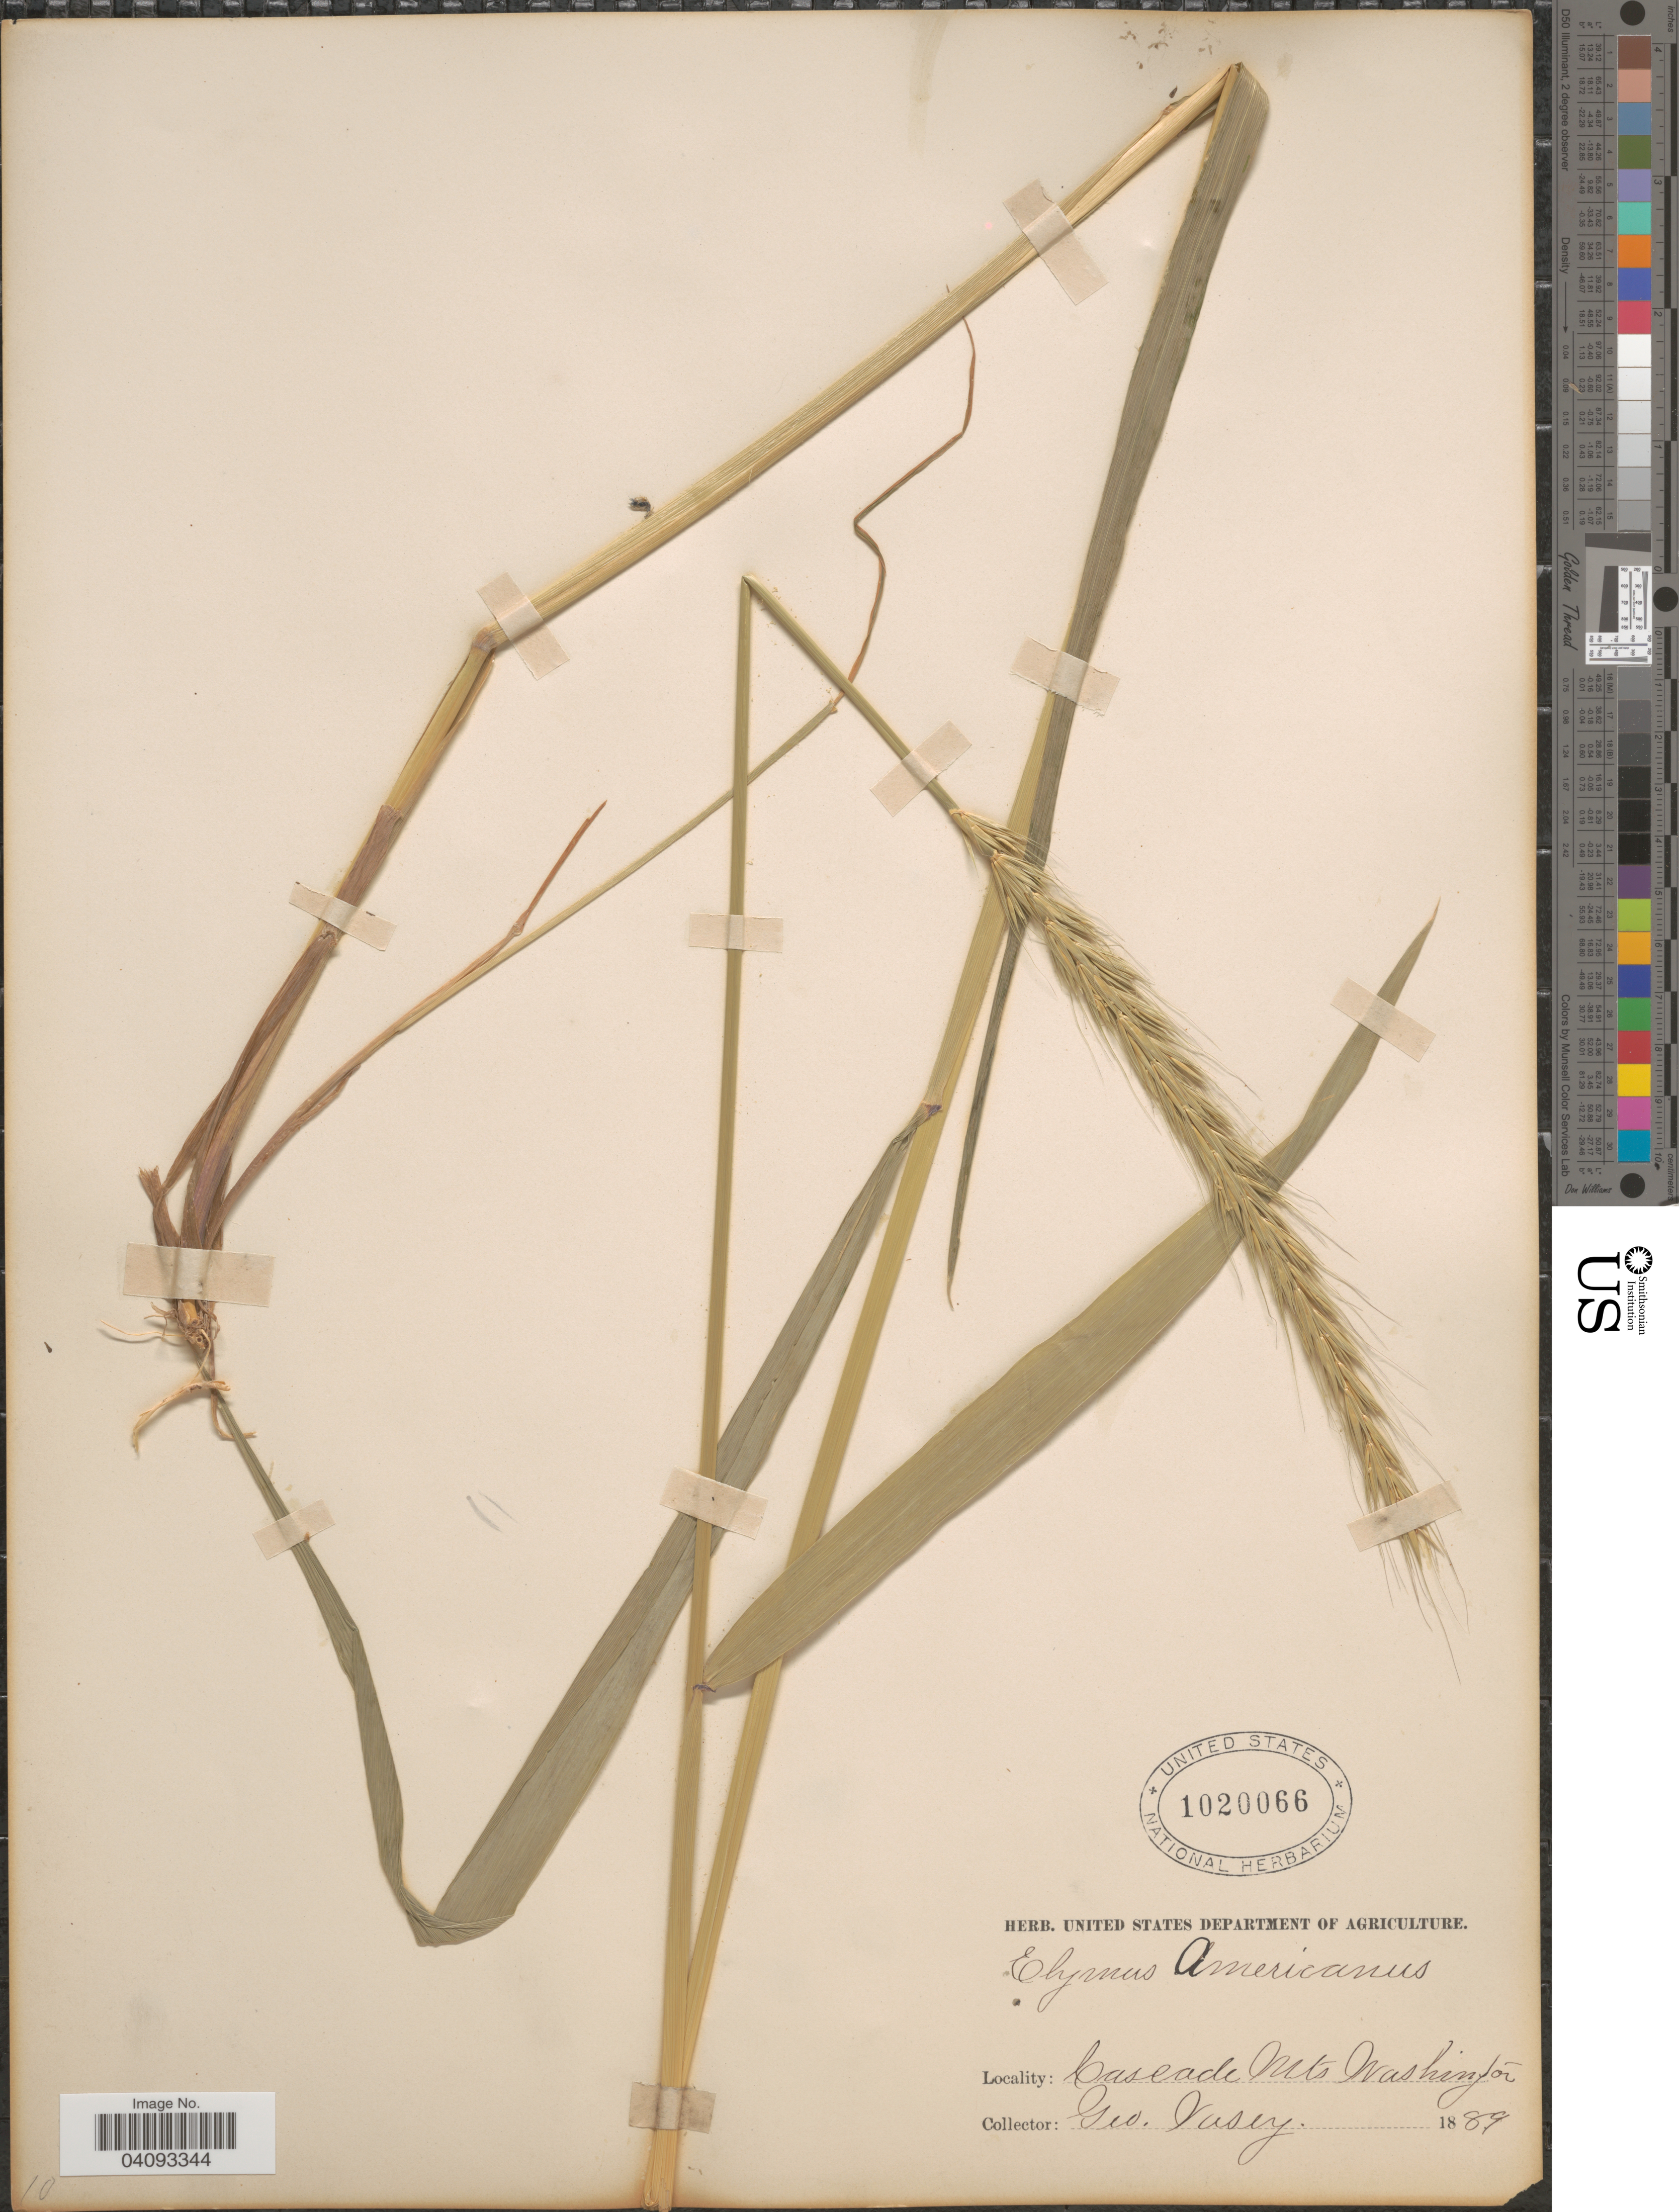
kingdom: Plantae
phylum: Tracheophyta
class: Liliopsida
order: Poales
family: Poaceae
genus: Elymus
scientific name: Elymus glaucus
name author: Buckley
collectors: G. R. Vasey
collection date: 1889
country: United States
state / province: Washington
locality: Cascade Mts.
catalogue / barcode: US 1020066